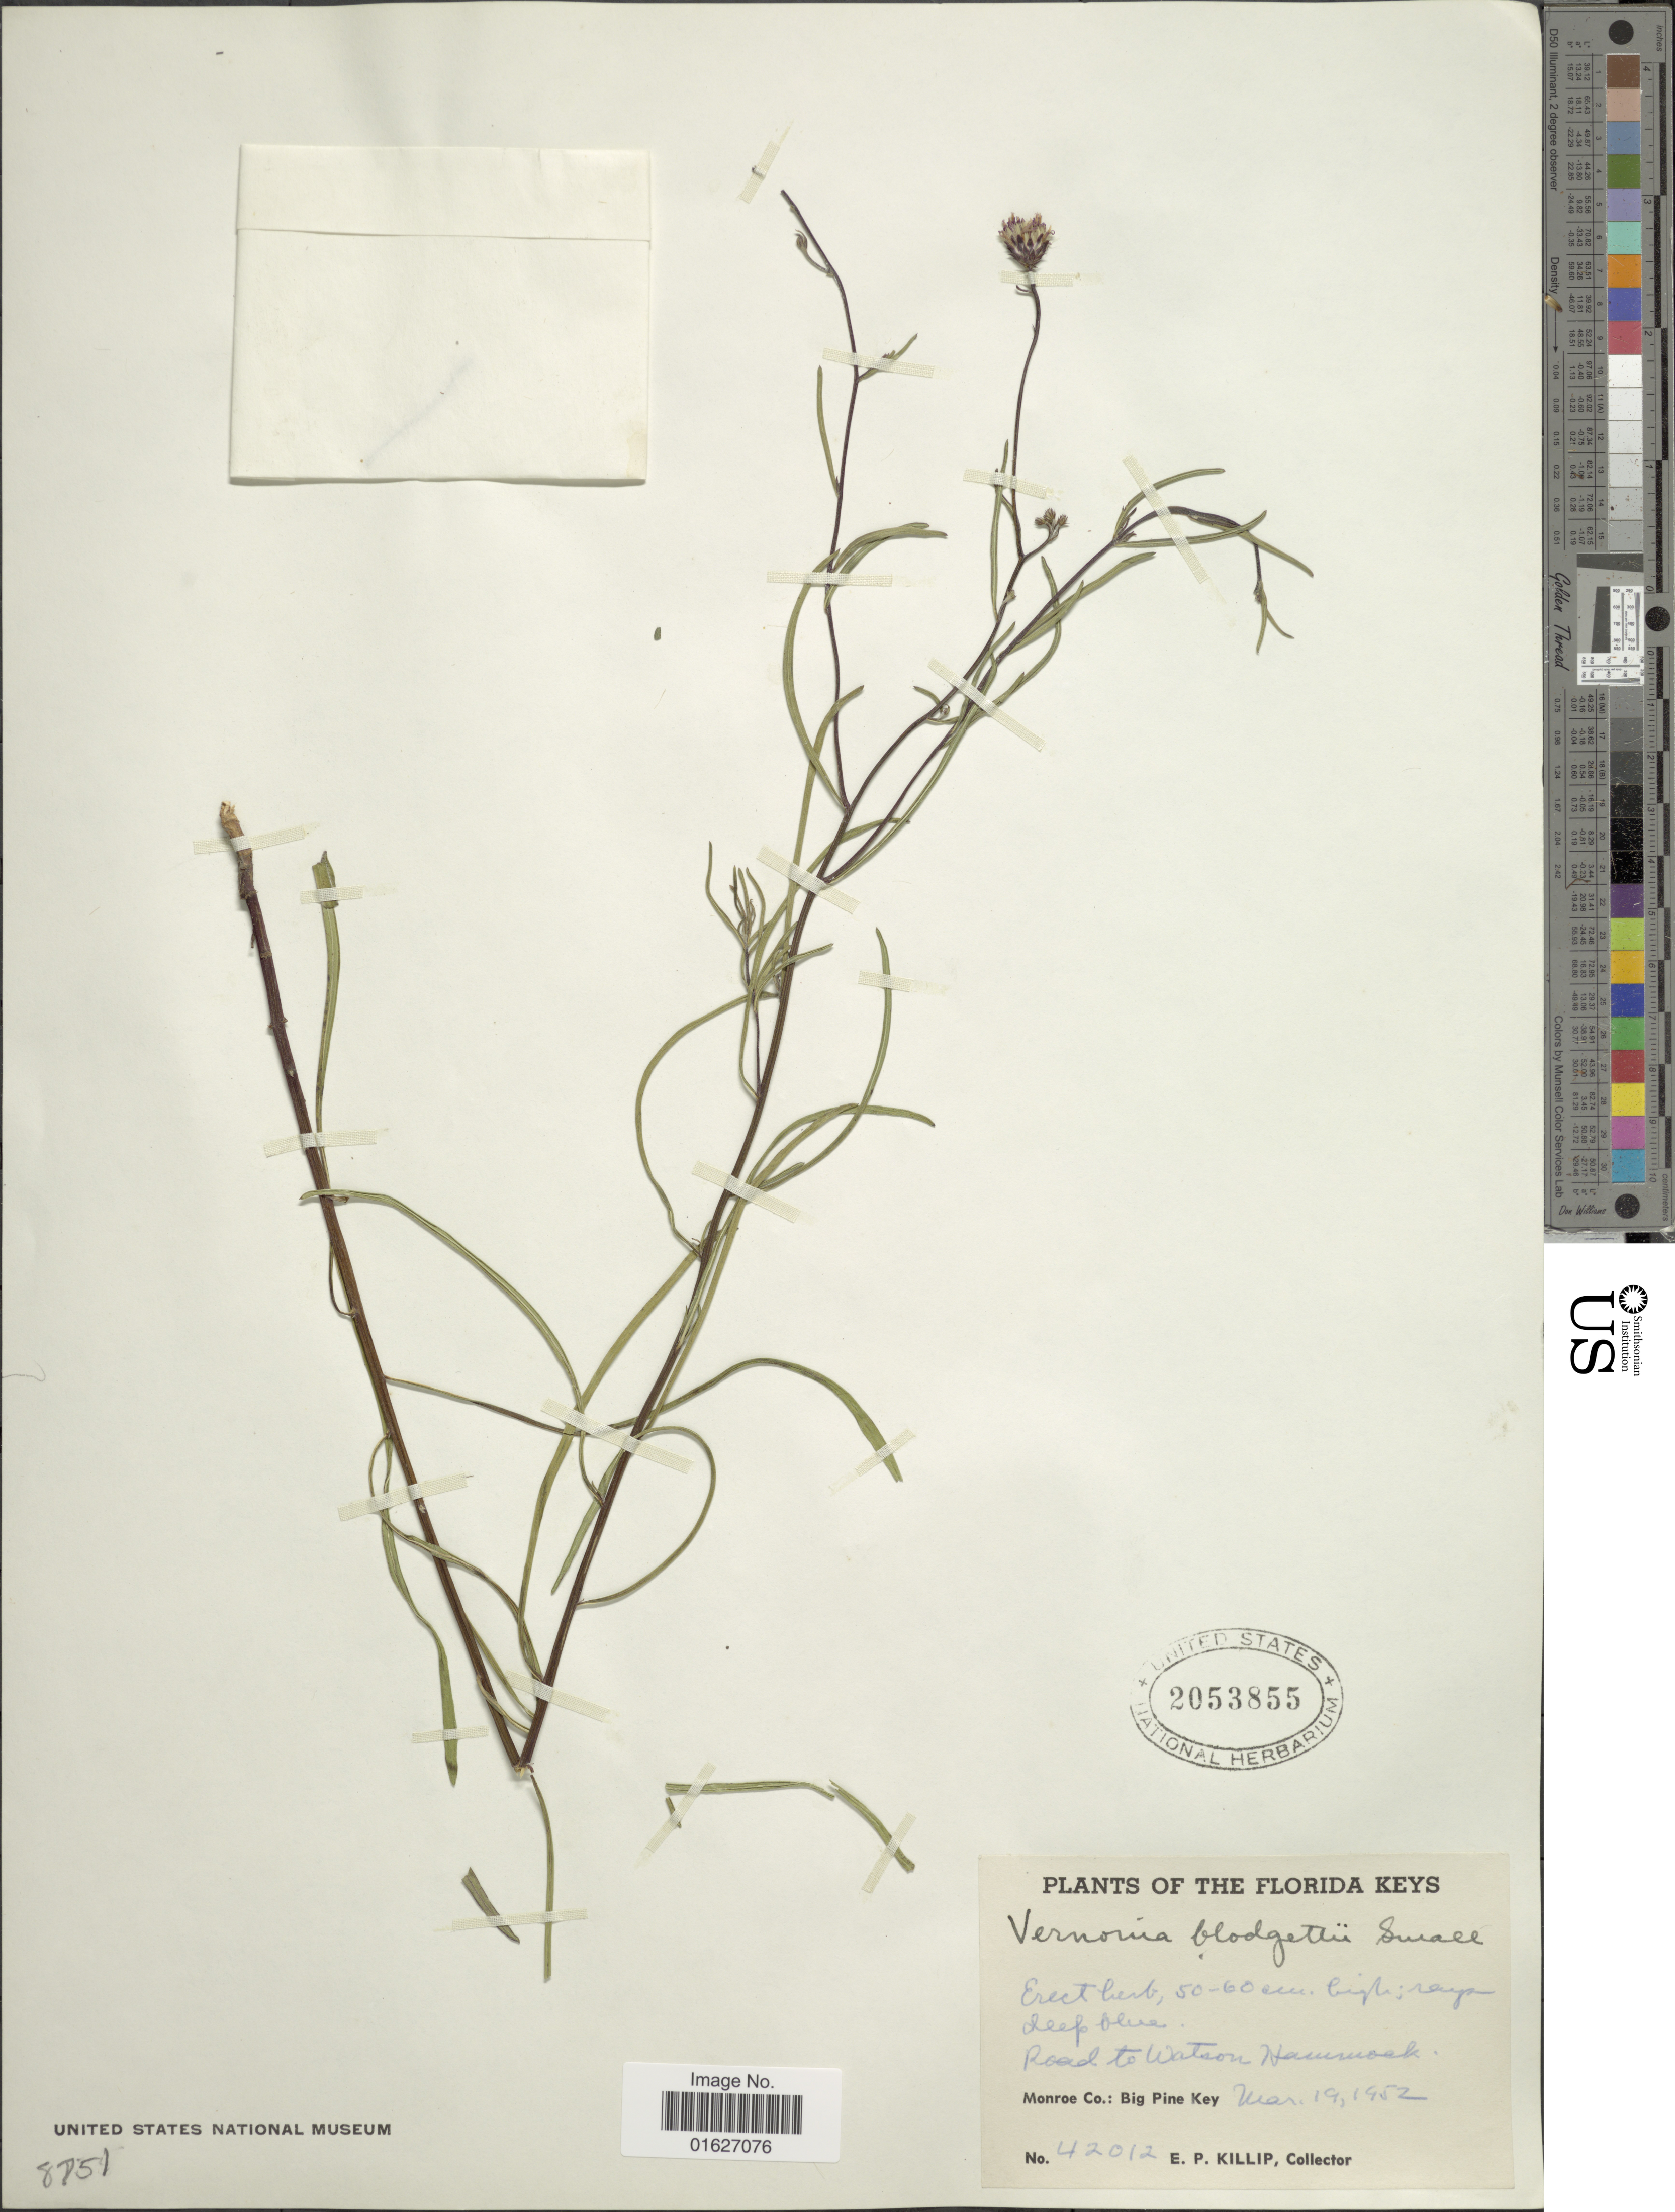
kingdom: Plantae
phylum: Tracheophyta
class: Magnoliopsida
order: Asterales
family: Asteraceae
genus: Vernonia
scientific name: Vernonia blodgettii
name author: Small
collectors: E. P. Killip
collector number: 42012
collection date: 1952-03-19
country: United States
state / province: Florida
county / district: Monroe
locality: Floriday Keys, road to Watson Hammock, Big Pine Key.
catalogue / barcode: US 2053855